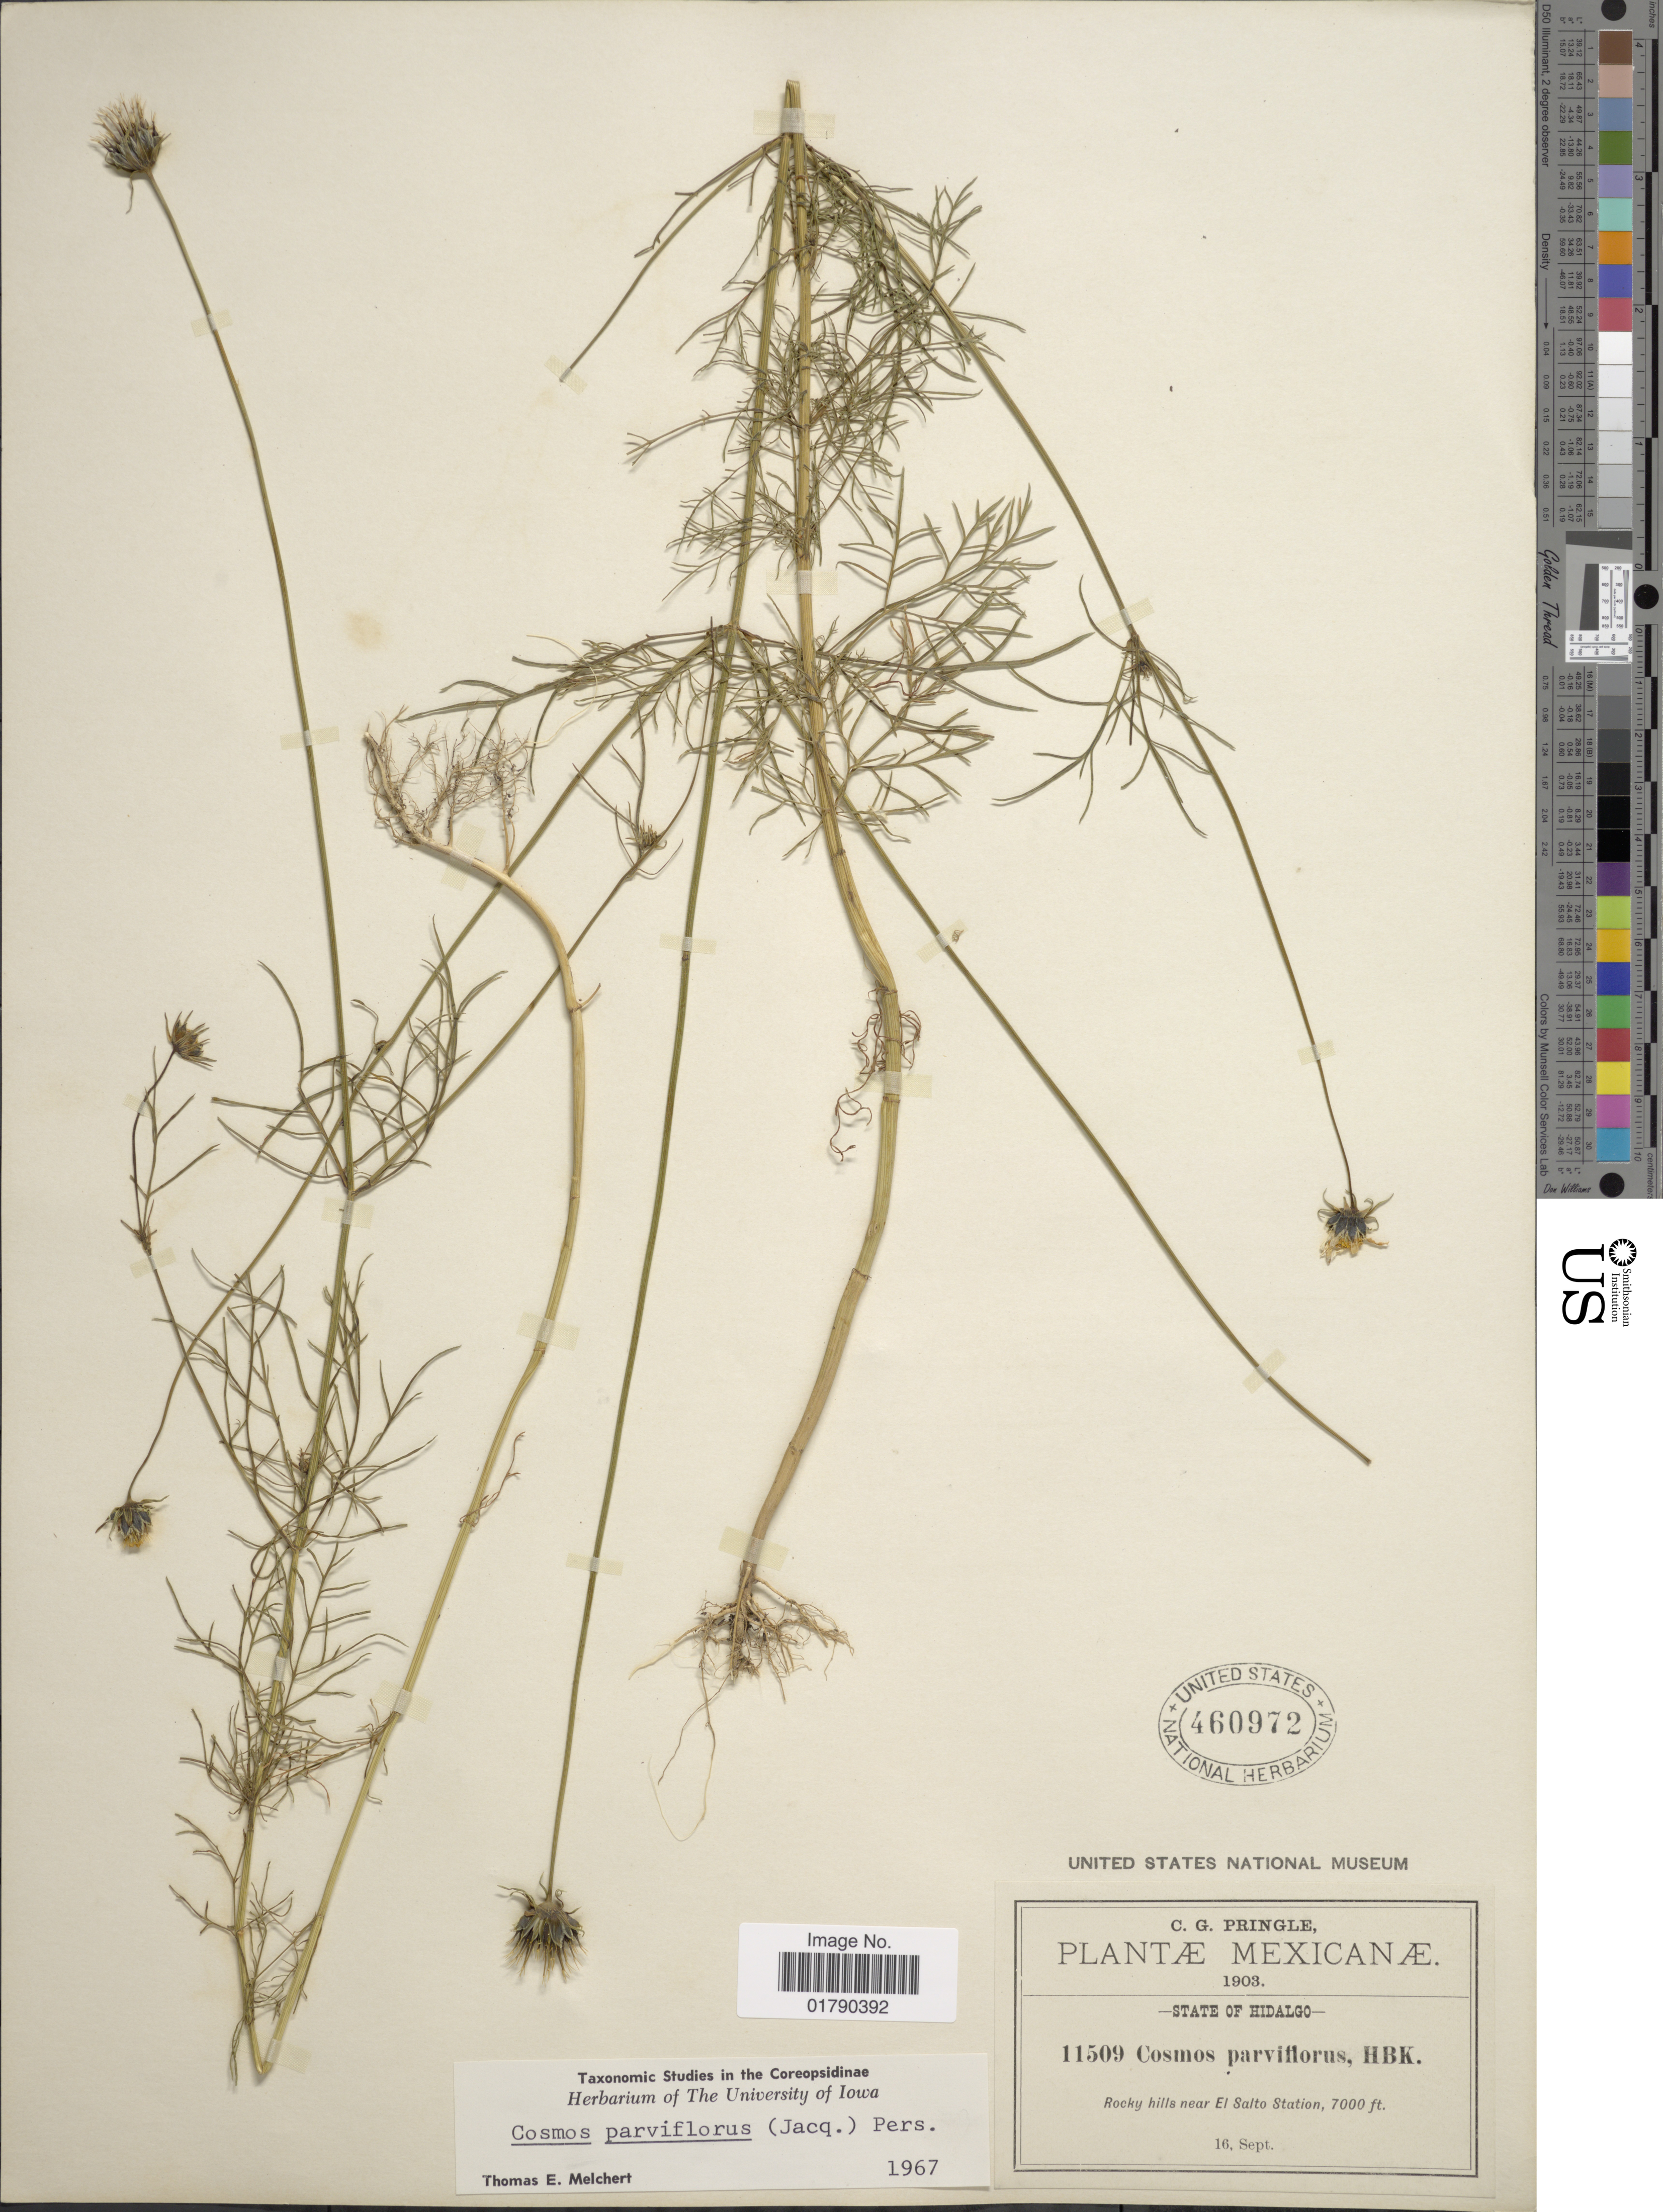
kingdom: Plantae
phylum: Tracheophyta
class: Magnoliopsida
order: Asterales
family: Asteraceae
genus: Cosmos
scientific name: Cosmos parviflorus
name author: (Jacq.) Pers.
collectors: C. G. Pringle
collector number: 11509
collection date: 1903-09-16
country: Mexico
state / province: Hidalgo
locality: Rocky hills near El Salto Station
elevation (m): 2134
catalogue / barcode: US 460972